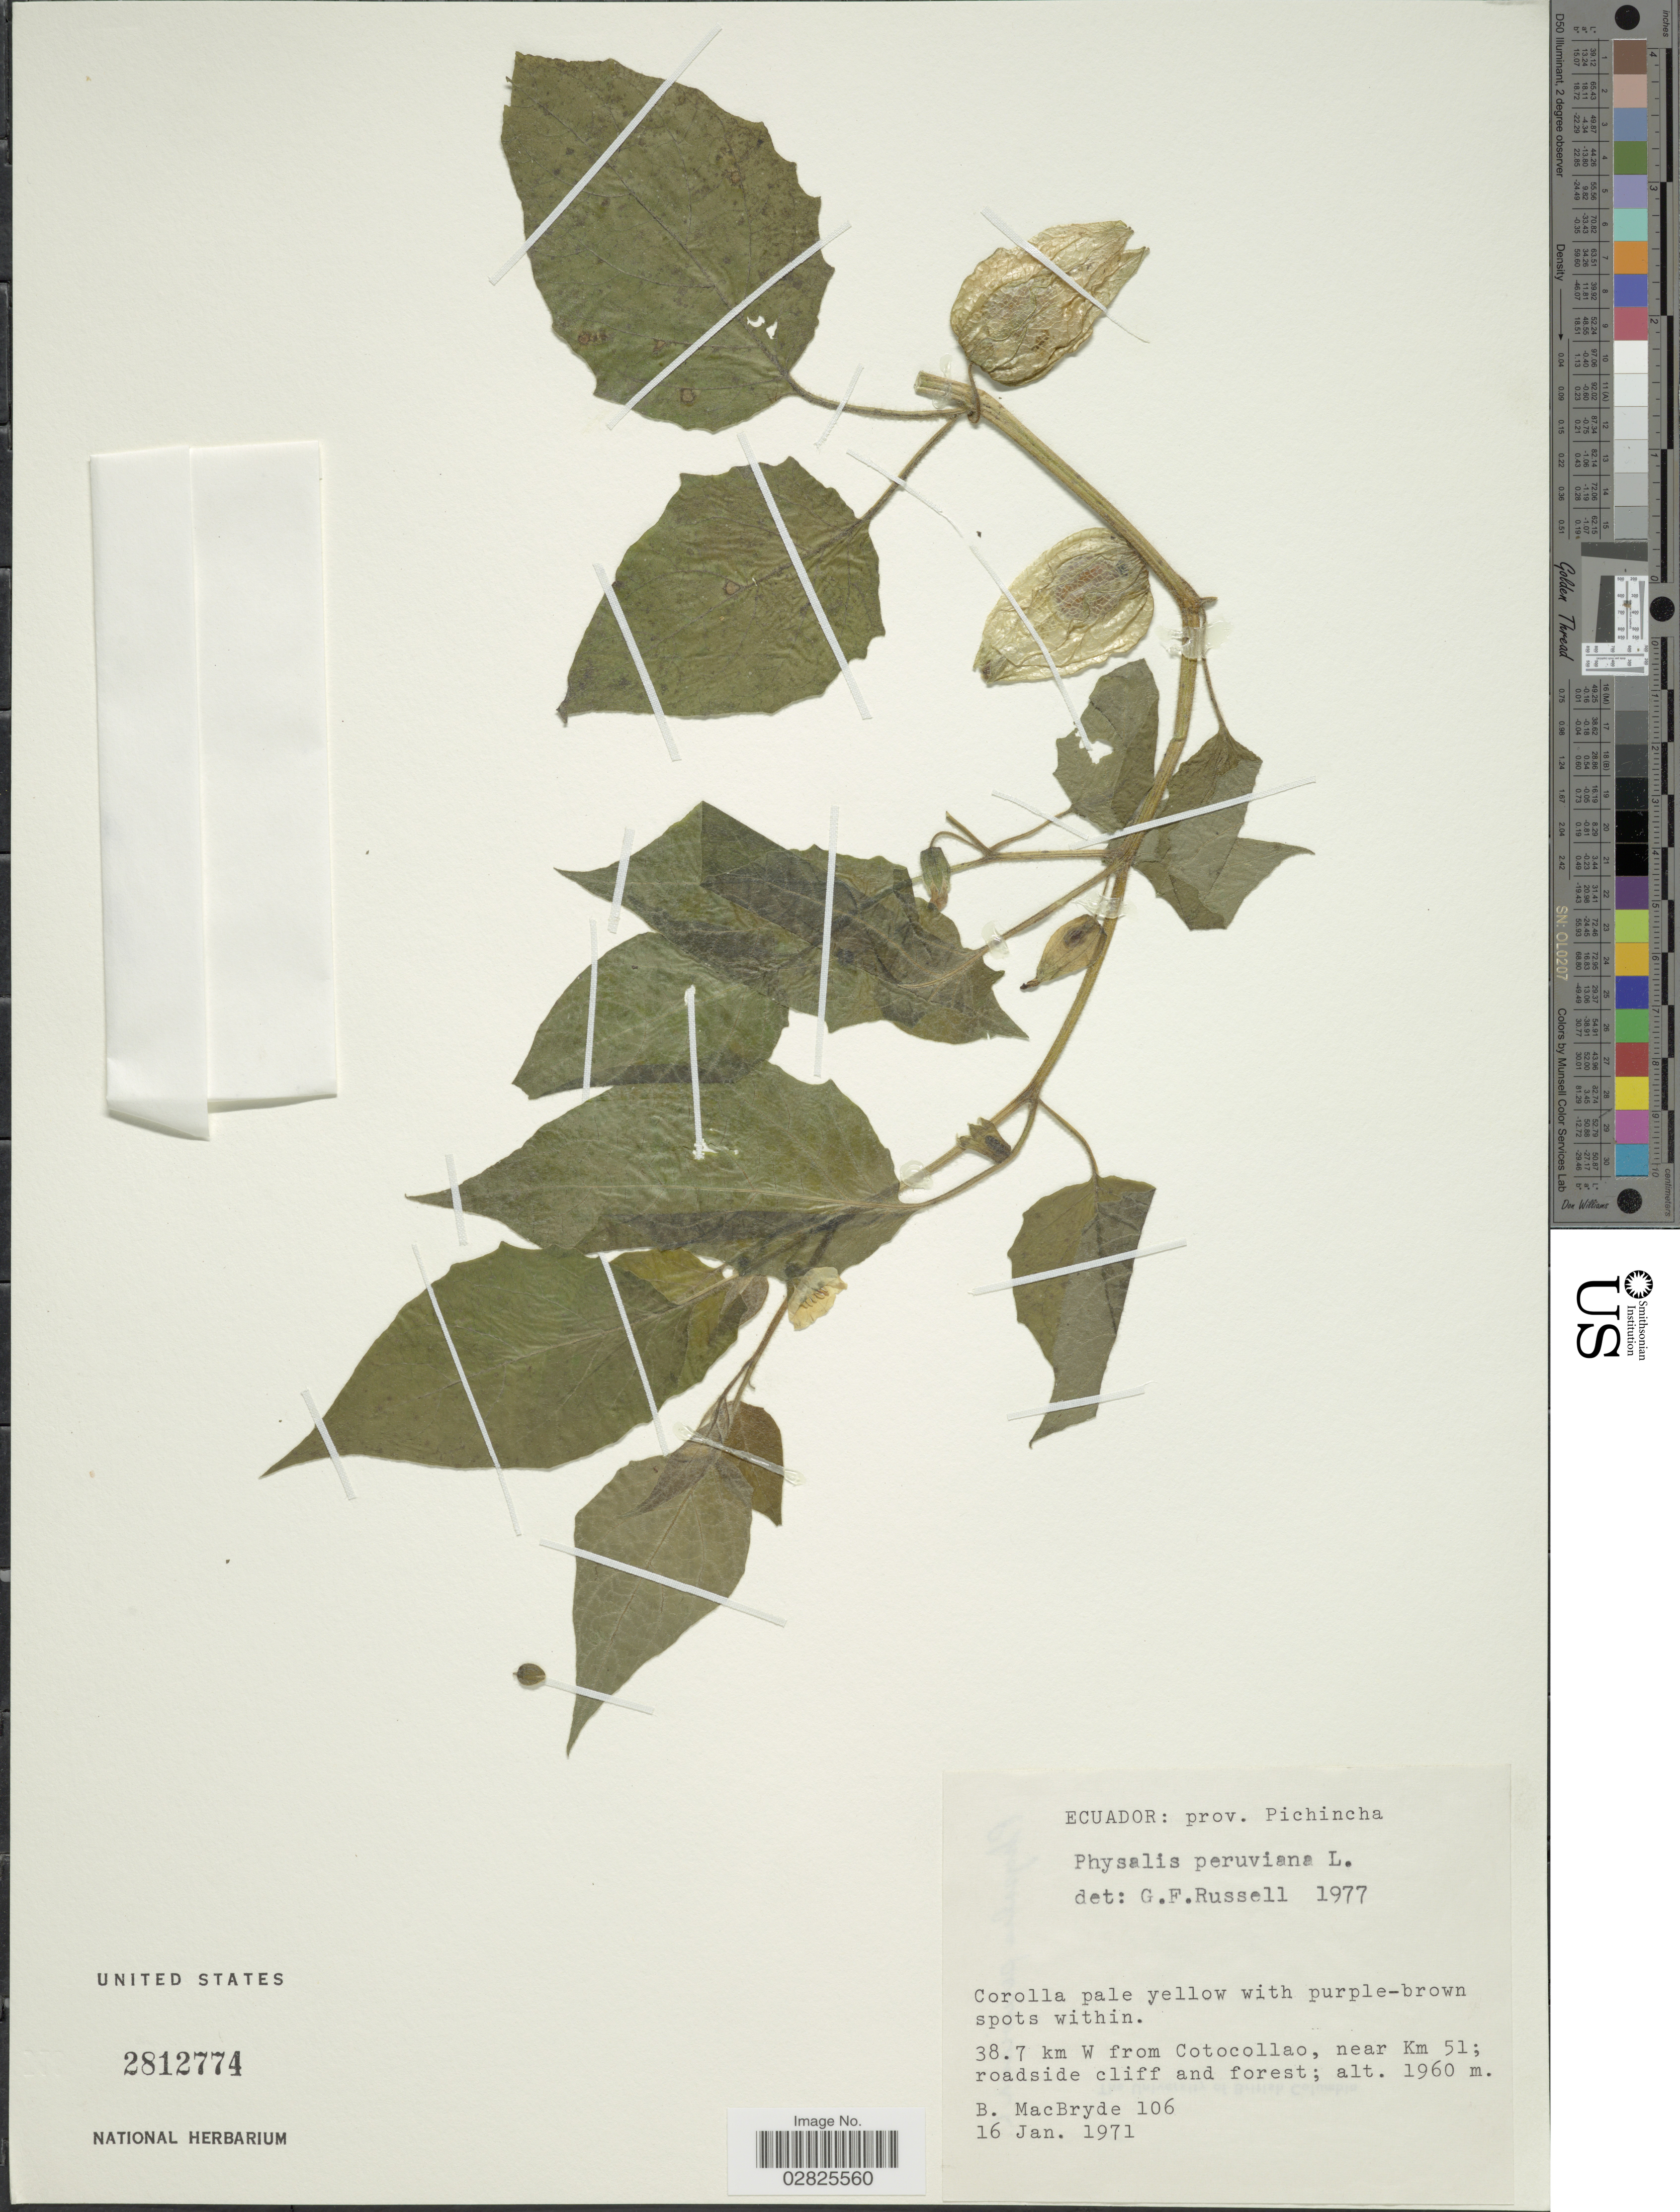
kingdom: Plantae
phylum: Tracheophyta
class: Magnoliopsida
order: Solanales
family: Solanaceae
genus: Physalis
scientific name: Physalis peruviana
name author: L.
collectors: B. MacBryde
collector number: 106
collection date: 1971-01-16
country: Ecuador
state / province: Pichincha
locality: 38.7 km W from Cotocollao, near Km 51; roadside cliff and forest.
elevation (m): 1960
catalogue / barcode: US 2812774